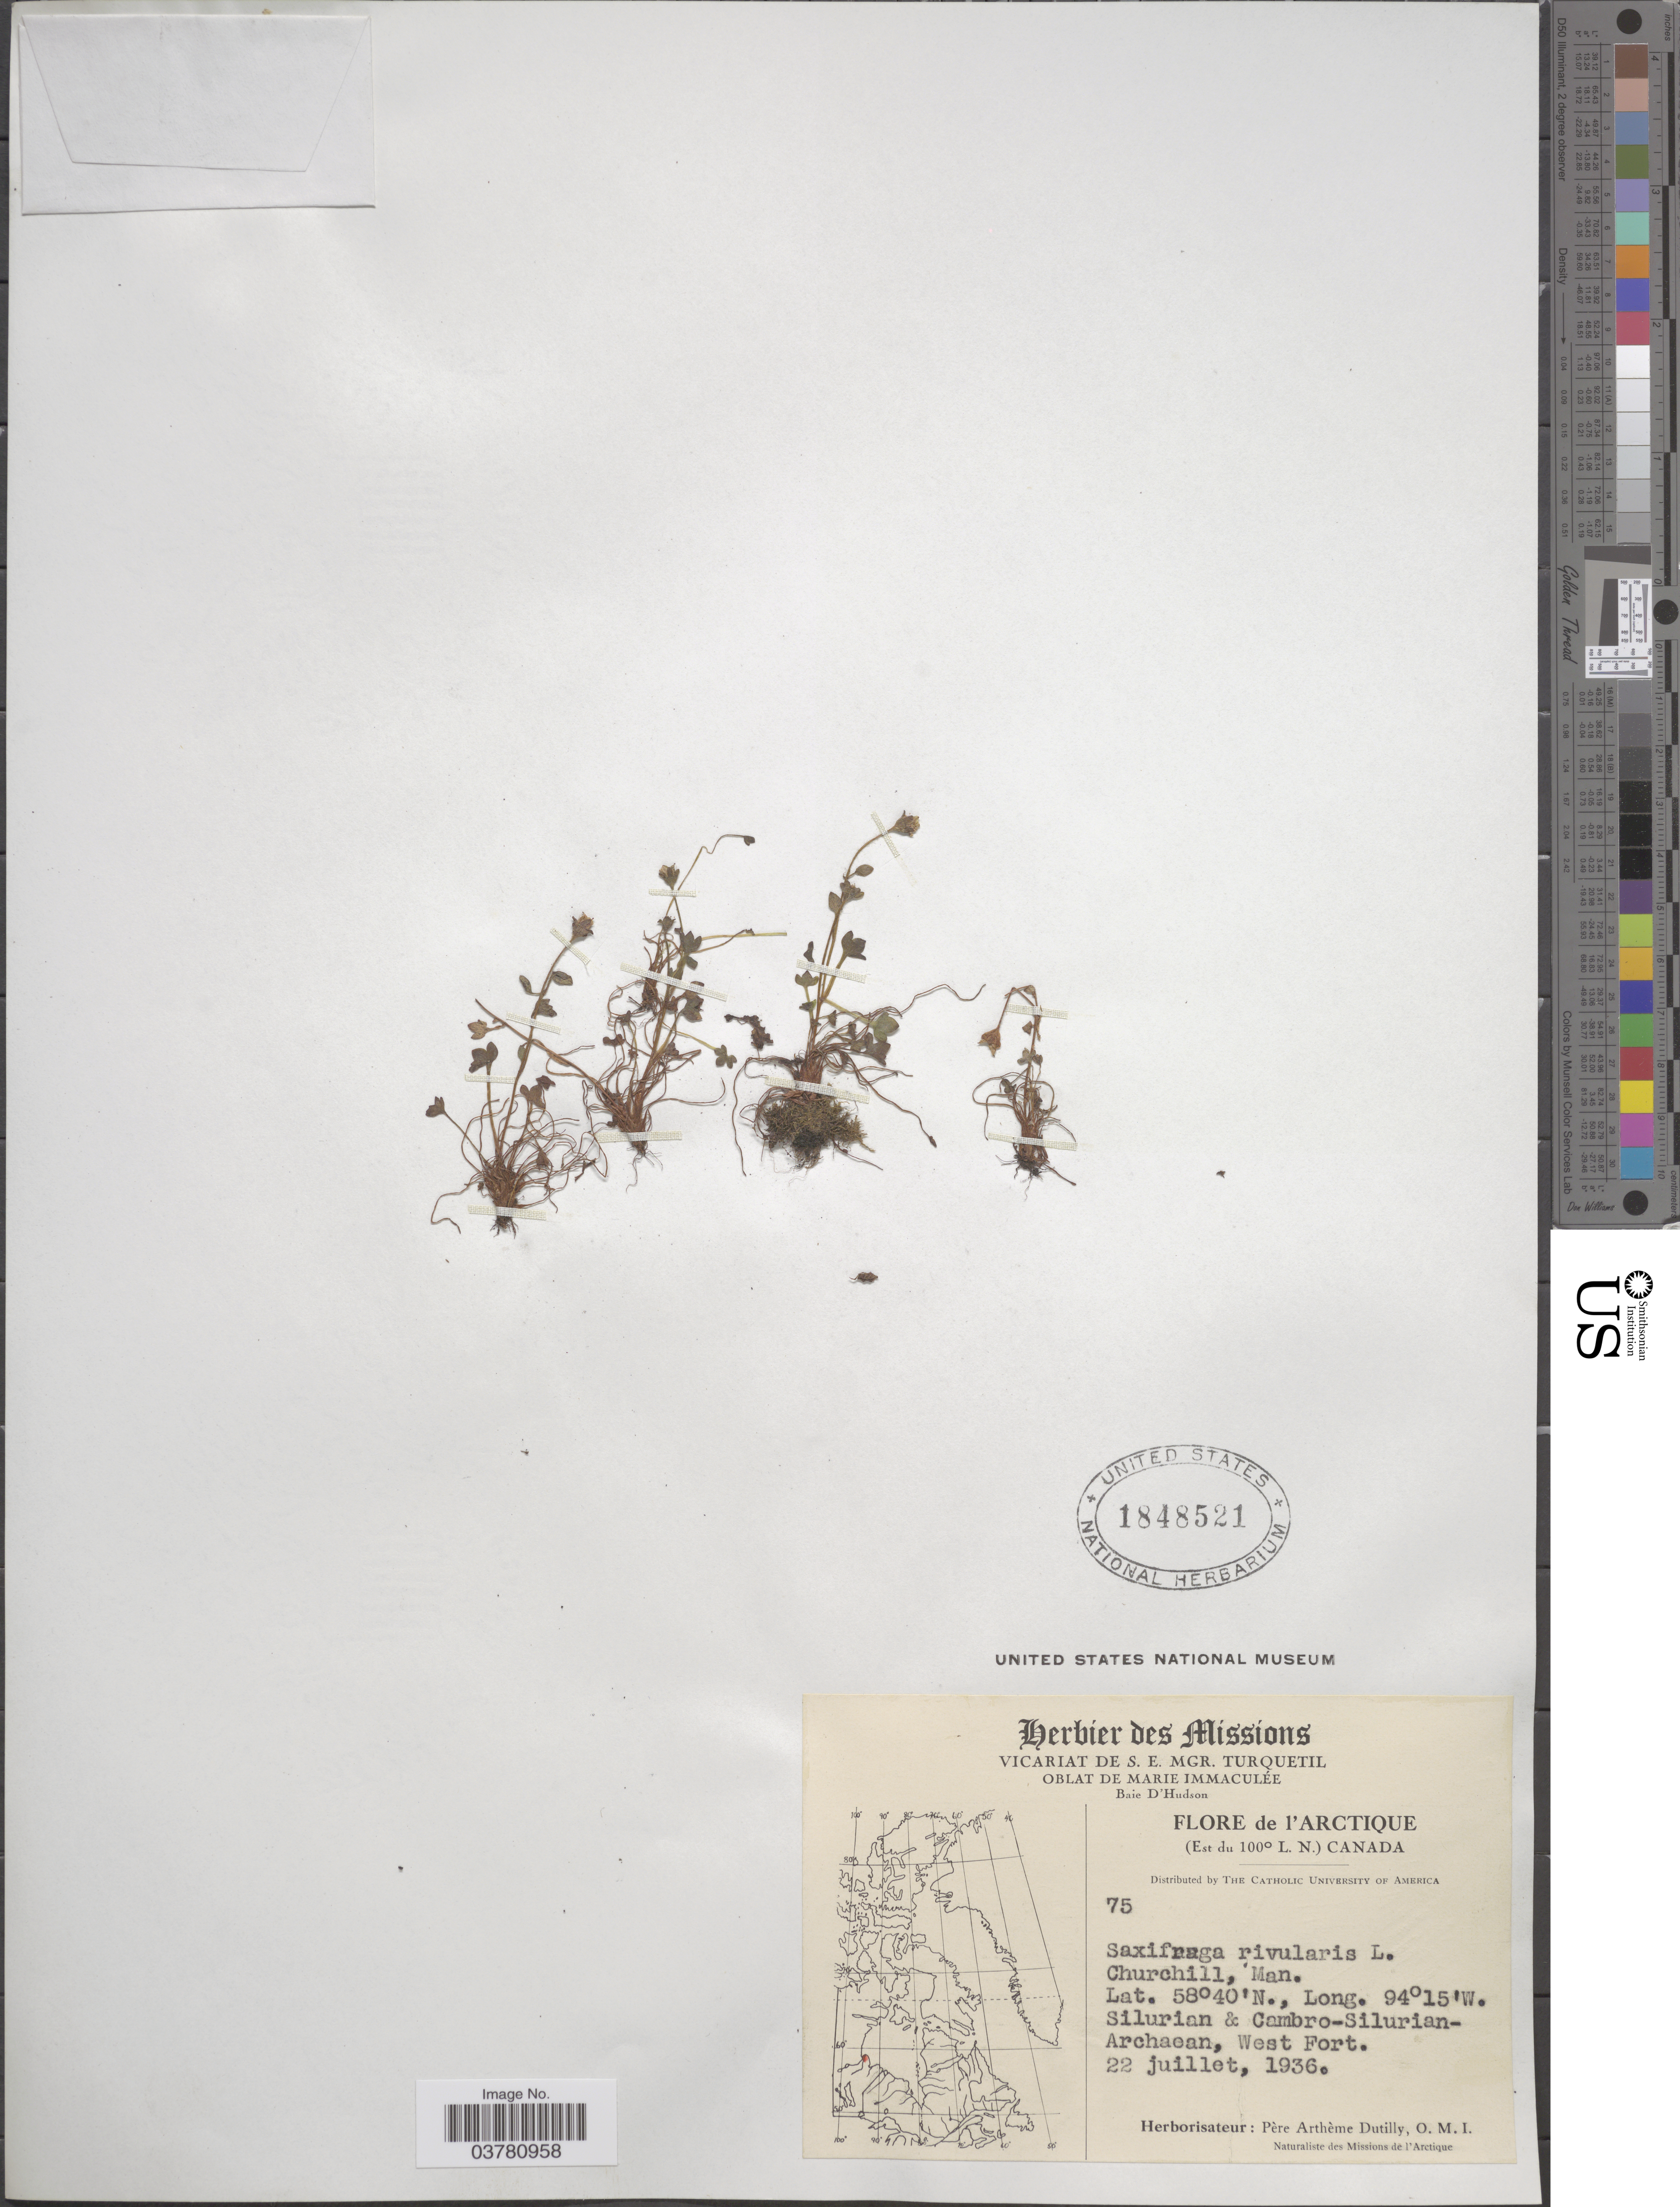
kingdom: Plantae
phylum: Tracheophyta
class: Magnoliopsida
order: Saxifragales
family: Saxifragaceae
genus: Saxifraga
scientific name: Saxifraga rivularis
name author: L.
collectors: A. Dutilly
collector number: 75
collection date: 1936-07-22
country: Canada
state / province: Manitoba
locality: L'Arctique (Est. du 100° L.N.). Churchill, Man. Silurian & Cambro-Silurian-Archaean, West Fort.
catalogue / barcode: US 1848521